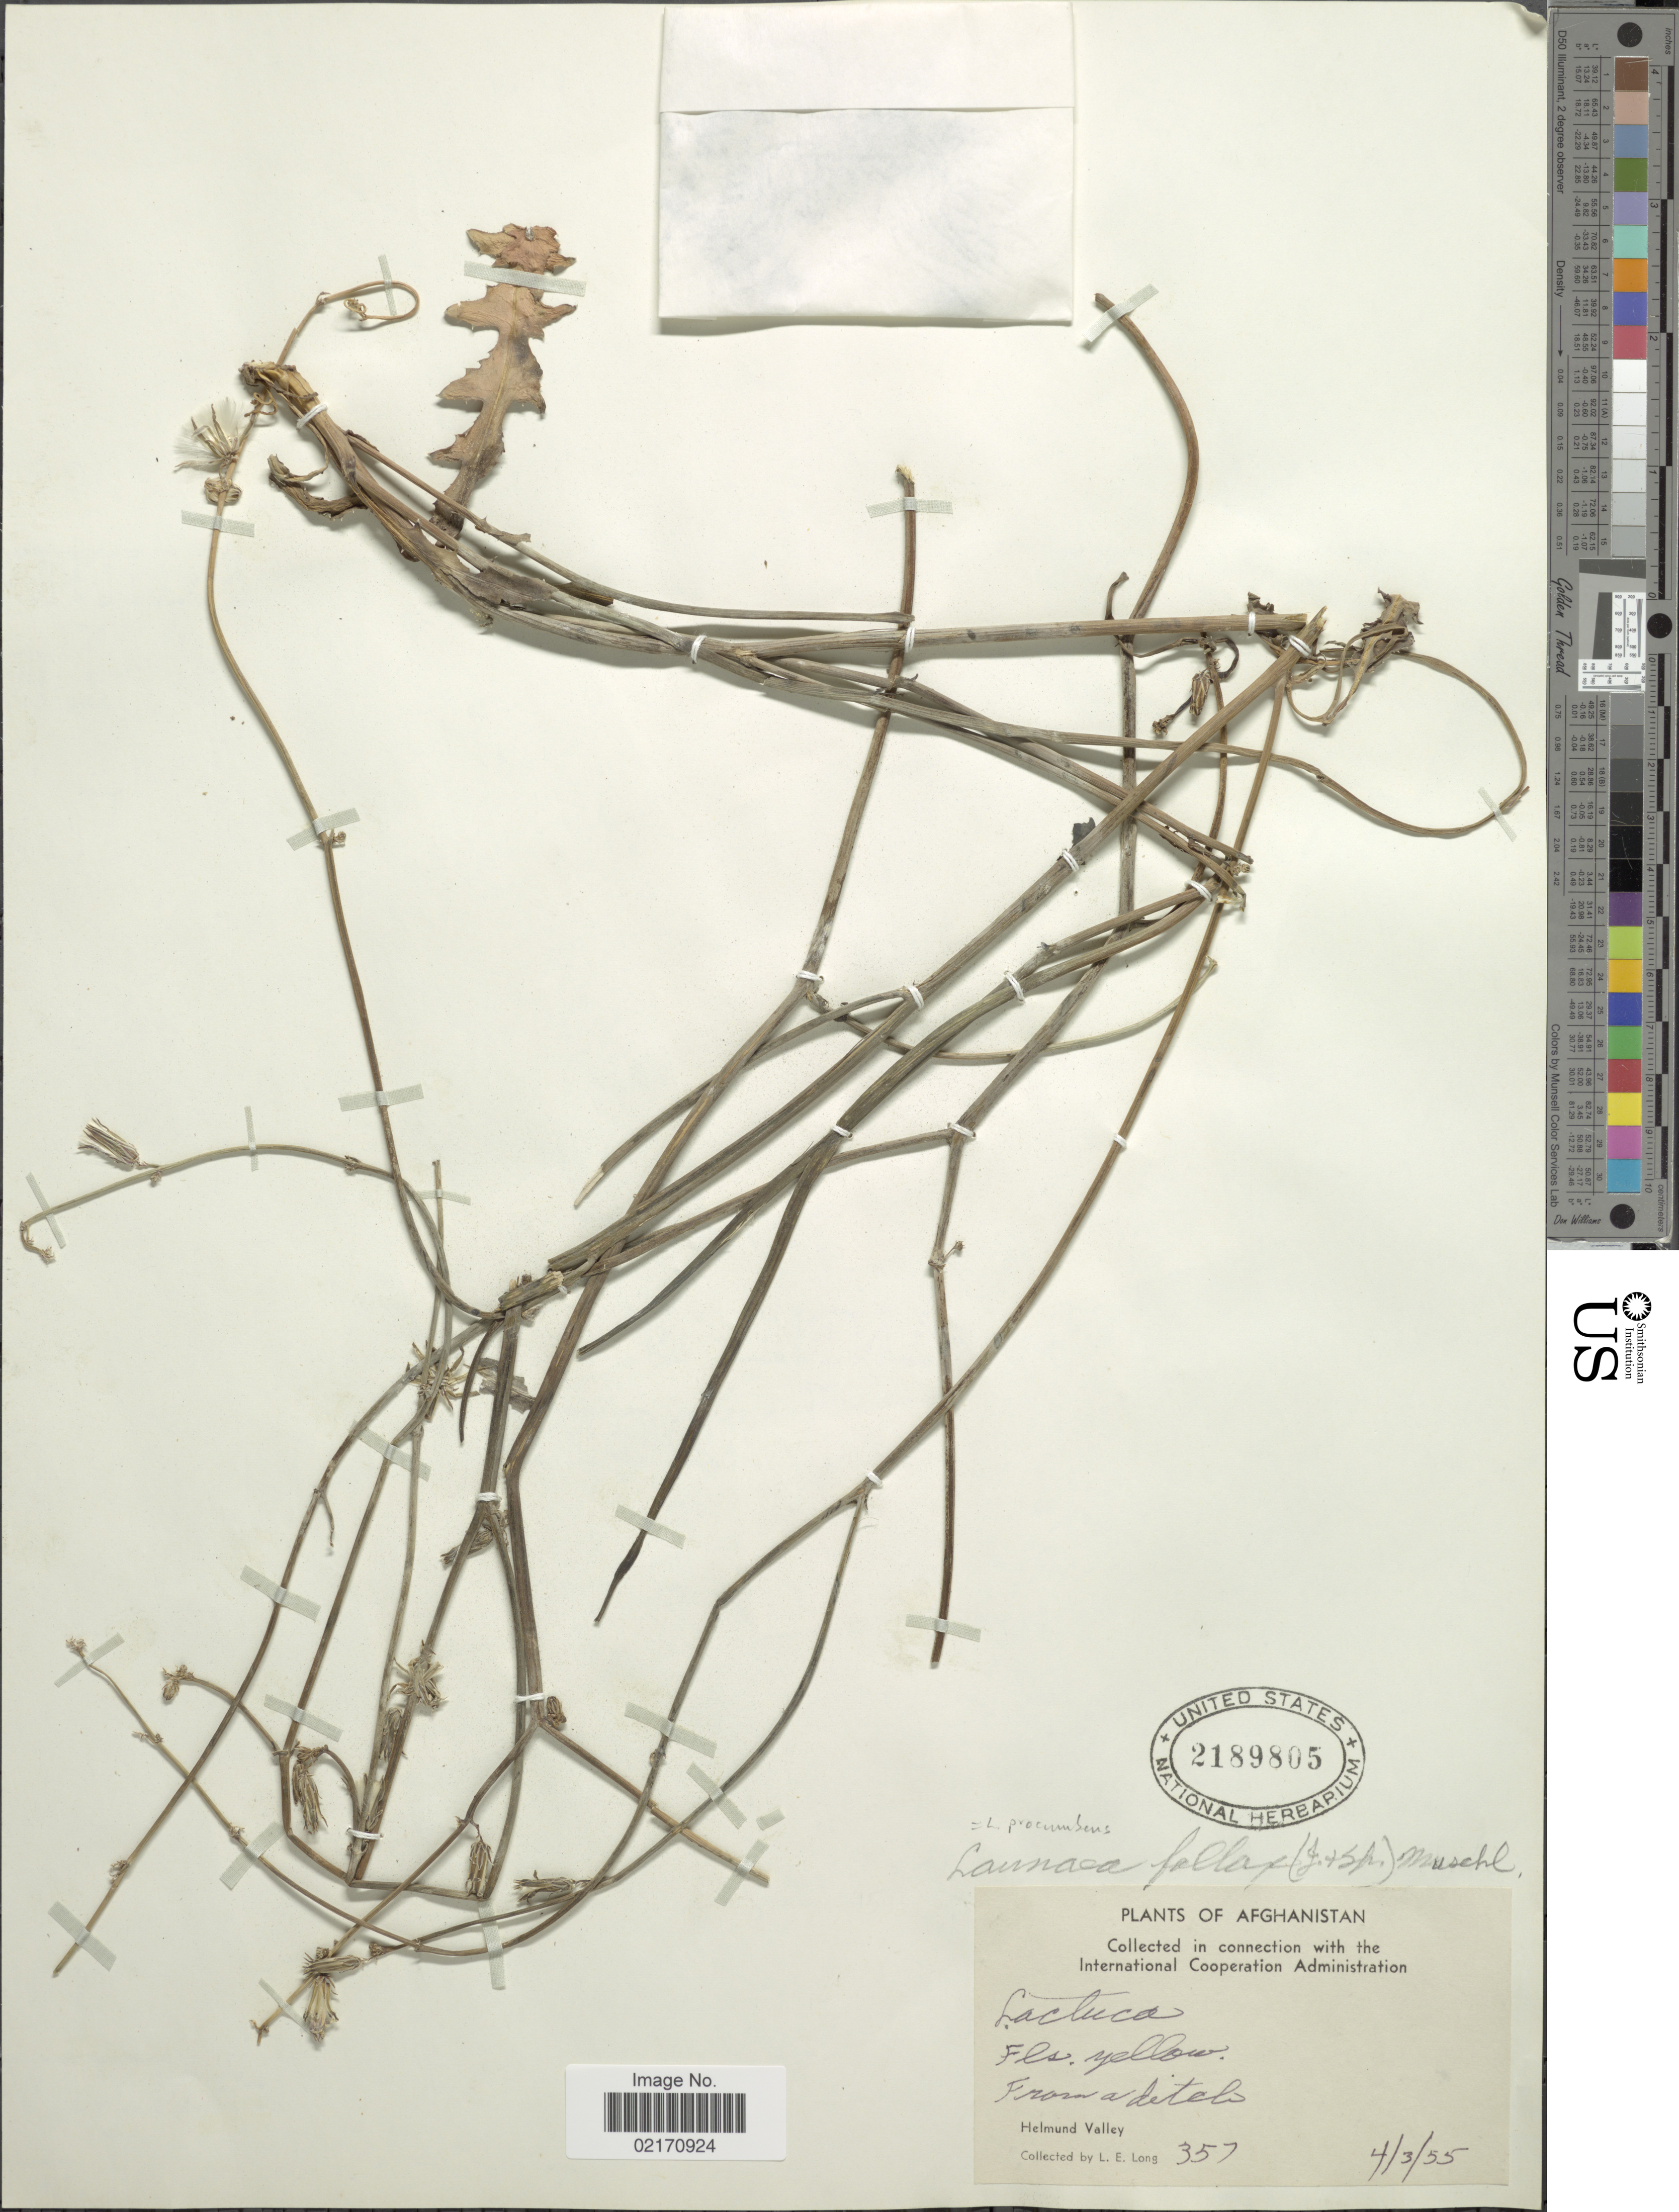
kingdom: Plantae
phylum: Tracheophyta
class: Magnoliopsida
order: Asterales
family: Asteraceae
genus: Launaea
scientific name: Launaea procumbens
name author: (Roxb.) Ramayya & Rajagopal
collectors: L. E. Long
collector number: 357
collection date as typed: Transcribed d/m/y: 4/3/55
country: Afghanistan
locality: Helmund Valley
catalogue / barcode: US 2189805